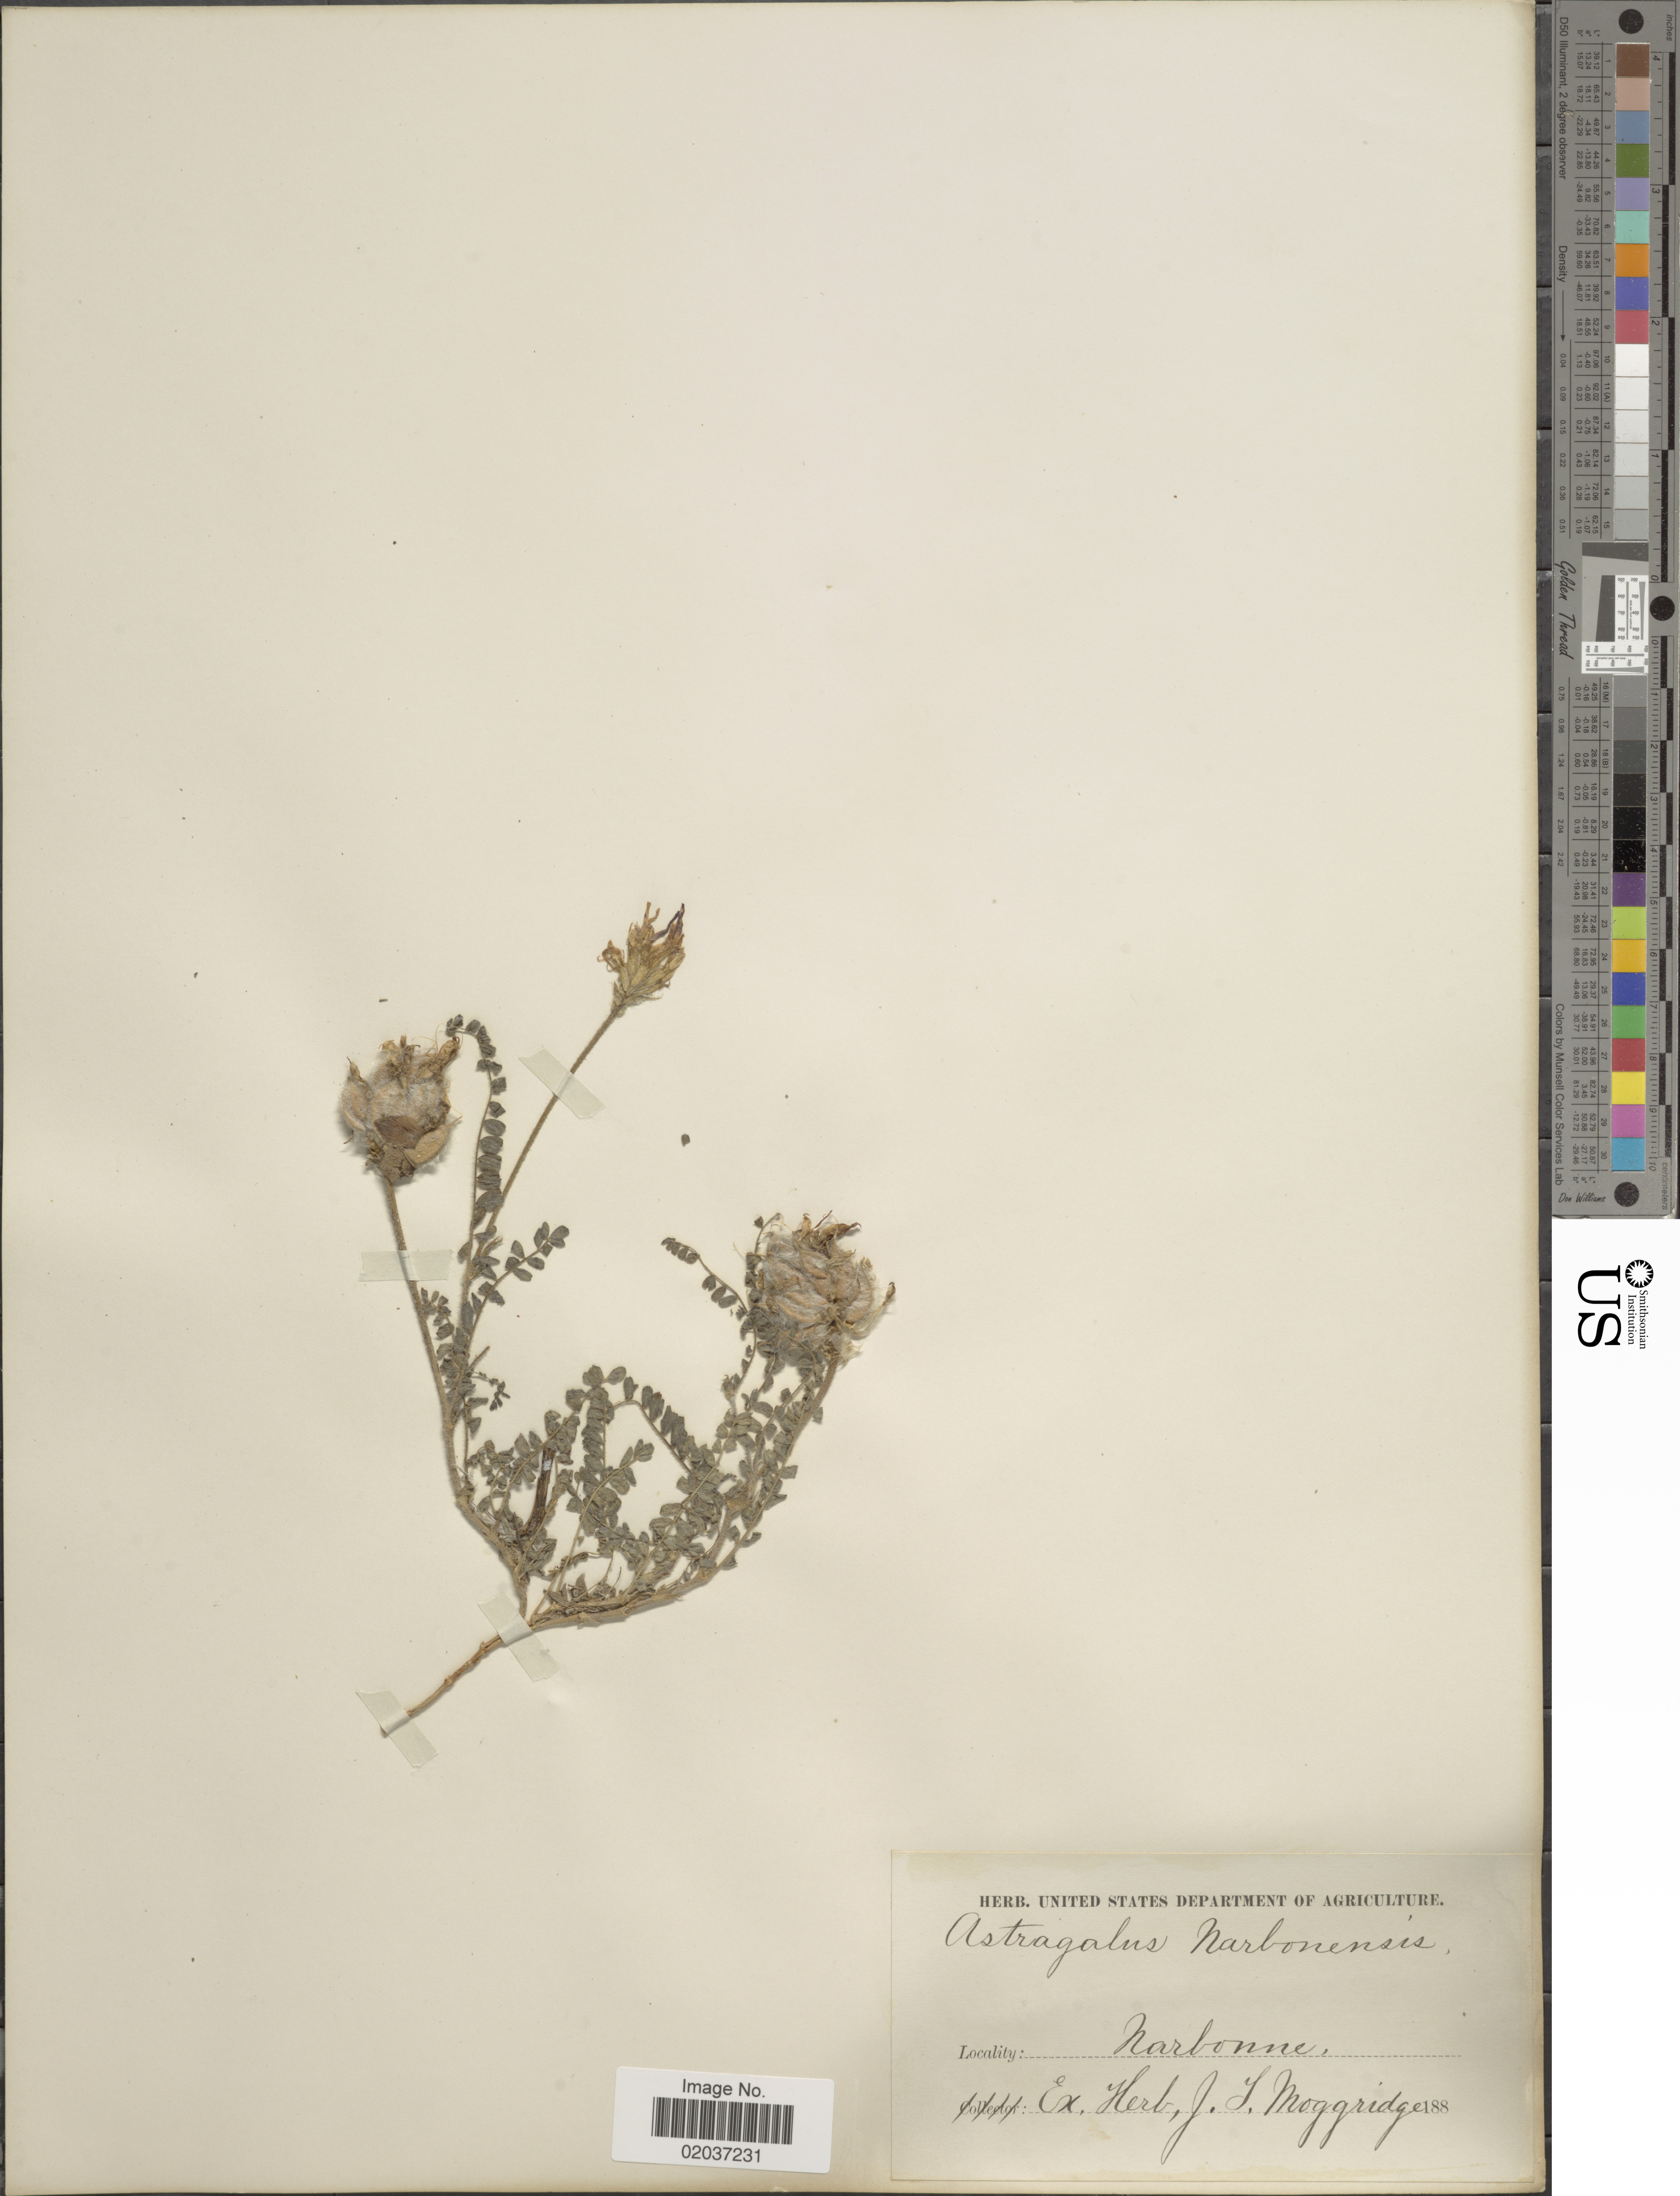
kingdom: Plantae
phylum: Tracheophyta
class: Magnoliopsida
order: Fabales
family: Fabaceae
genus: Astragalus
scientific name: Astragalus narbonensis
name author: Gouan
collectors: ex herb. J.T. Moggridge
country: France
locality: Narbonne.